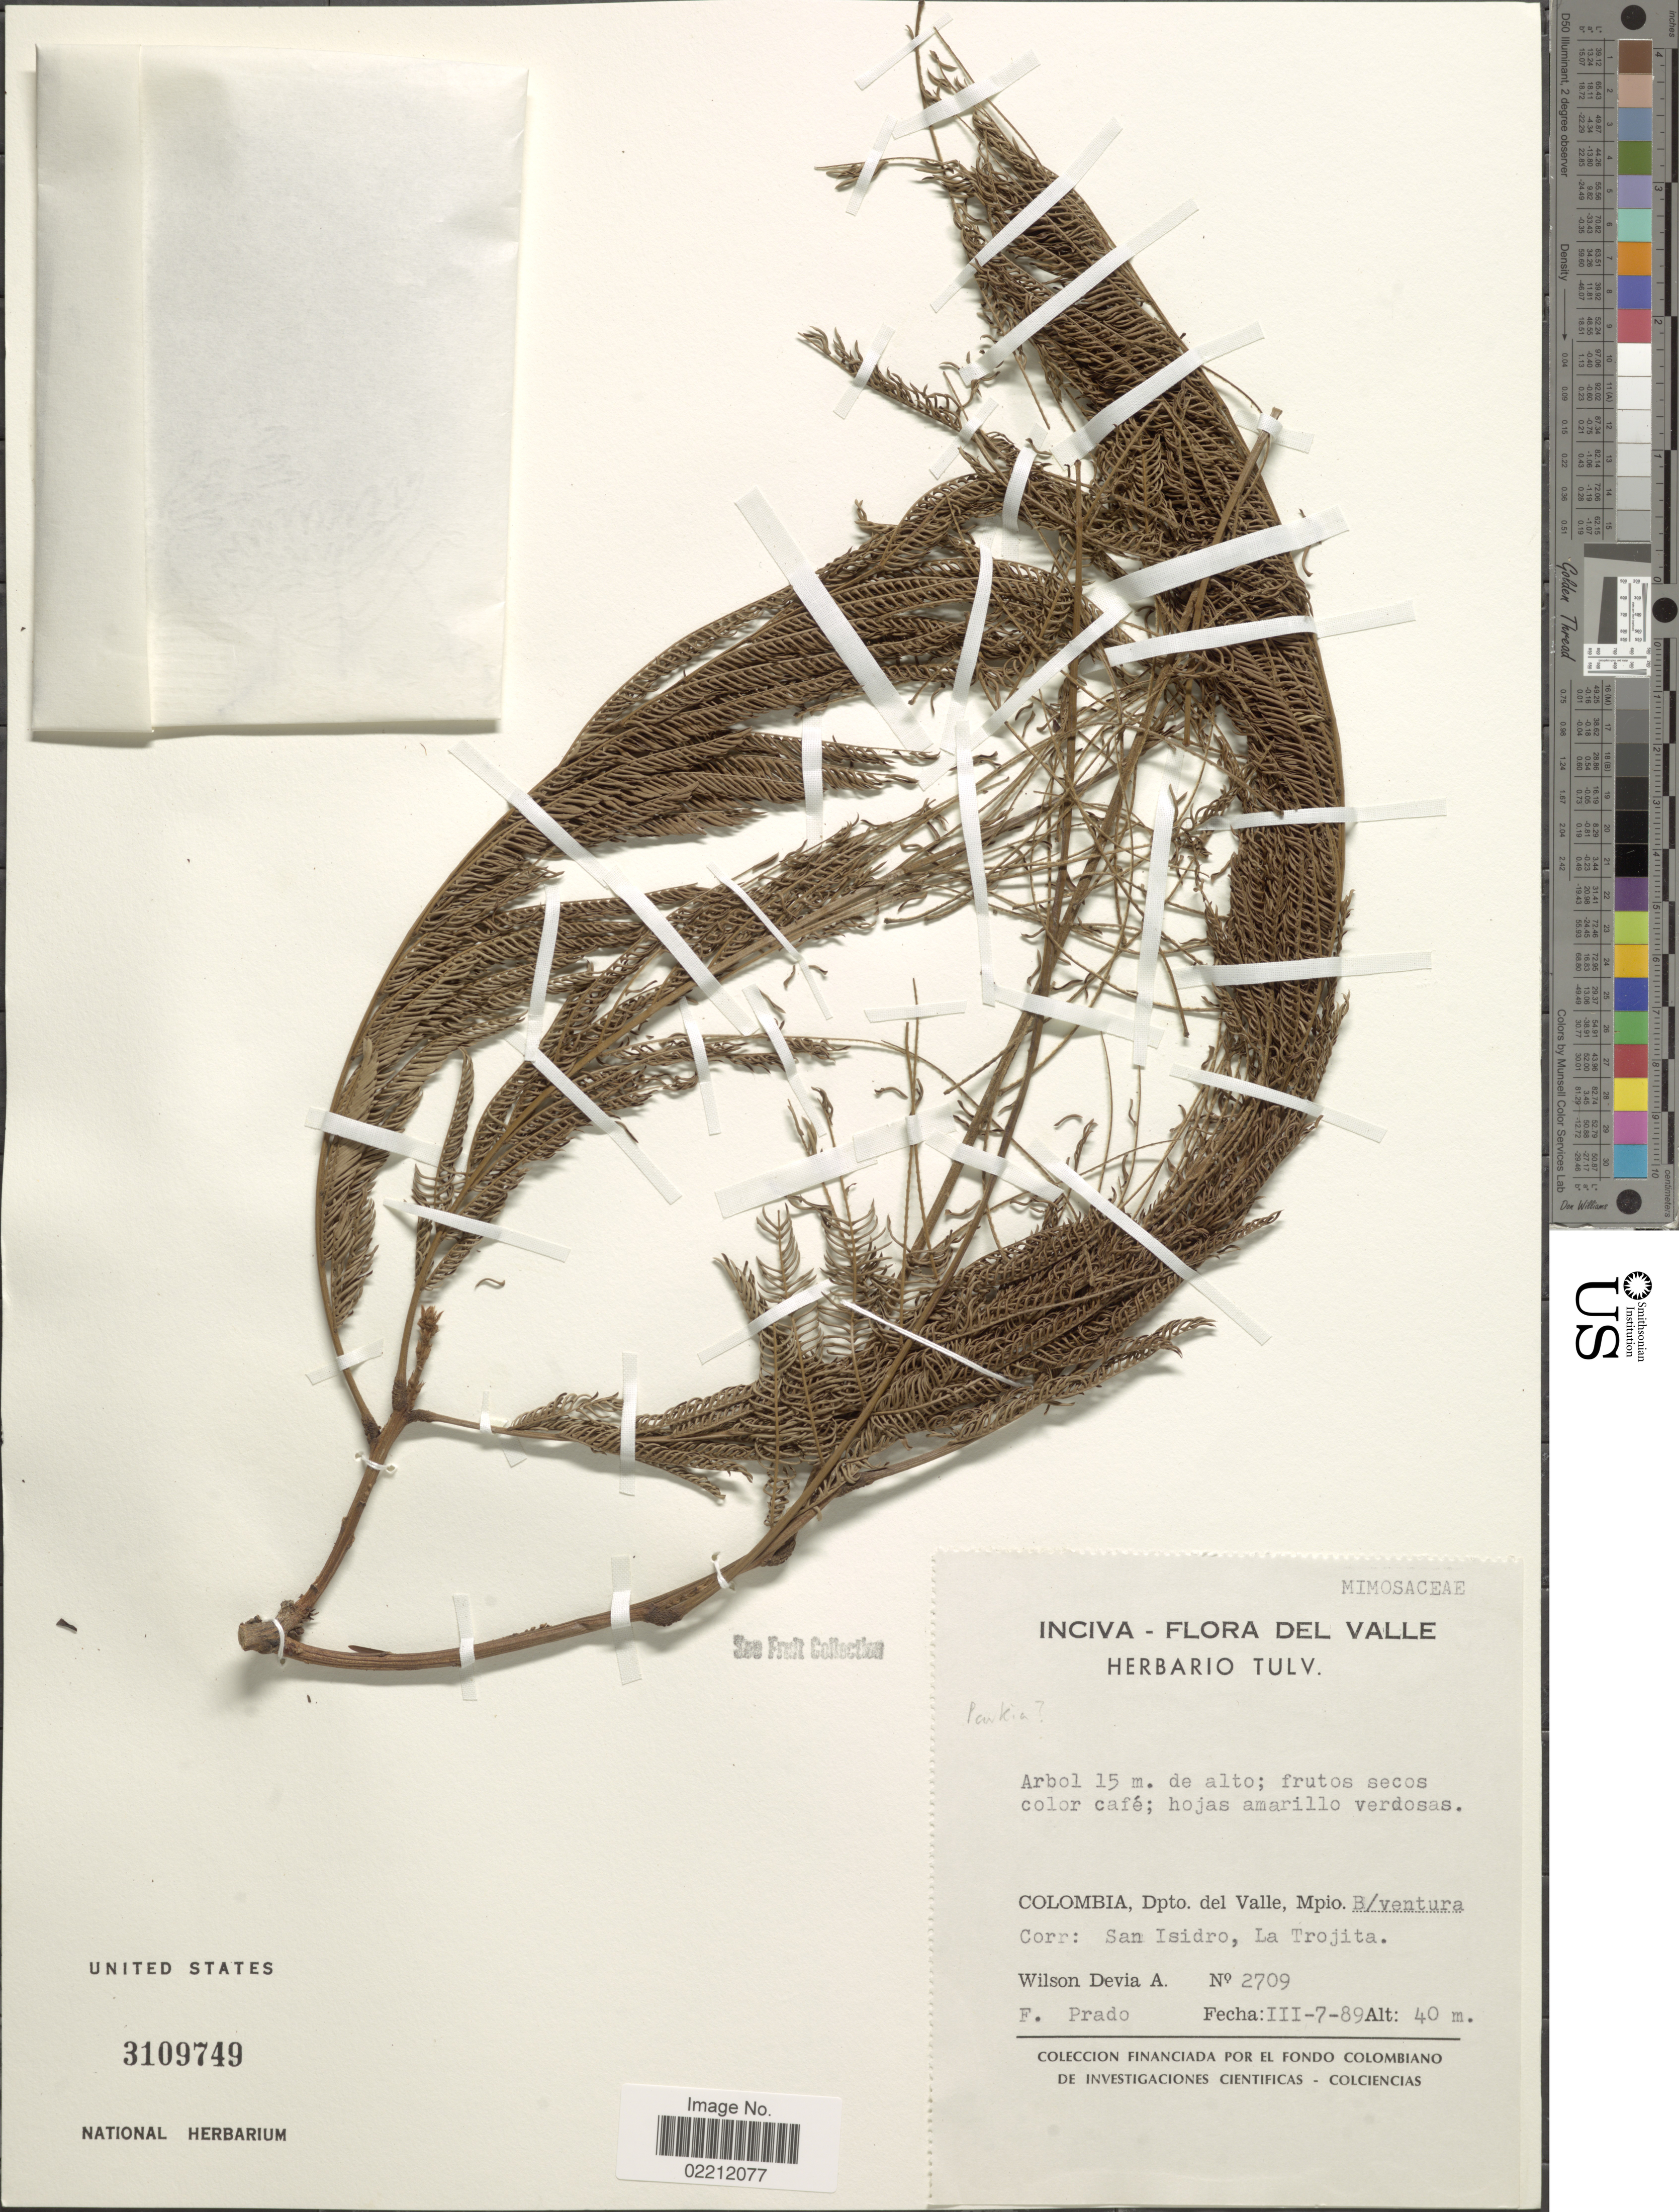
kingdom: Plantae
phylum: Tracheophyta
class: Magnoliopsida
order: Fabales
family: Fabaceae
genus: Parkia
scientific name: Parkia sp.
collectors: W. Devia A. & F. Prado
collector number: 2709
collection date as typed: Transcribed d/m/y: 7/3/89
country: Colombia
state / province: Valle del Cauca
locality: Colombia: Dpto. del Valle, Mpio. B/ventura Corr: San Isidoro, La Trojita.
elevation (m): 40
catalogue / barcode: US 3109749